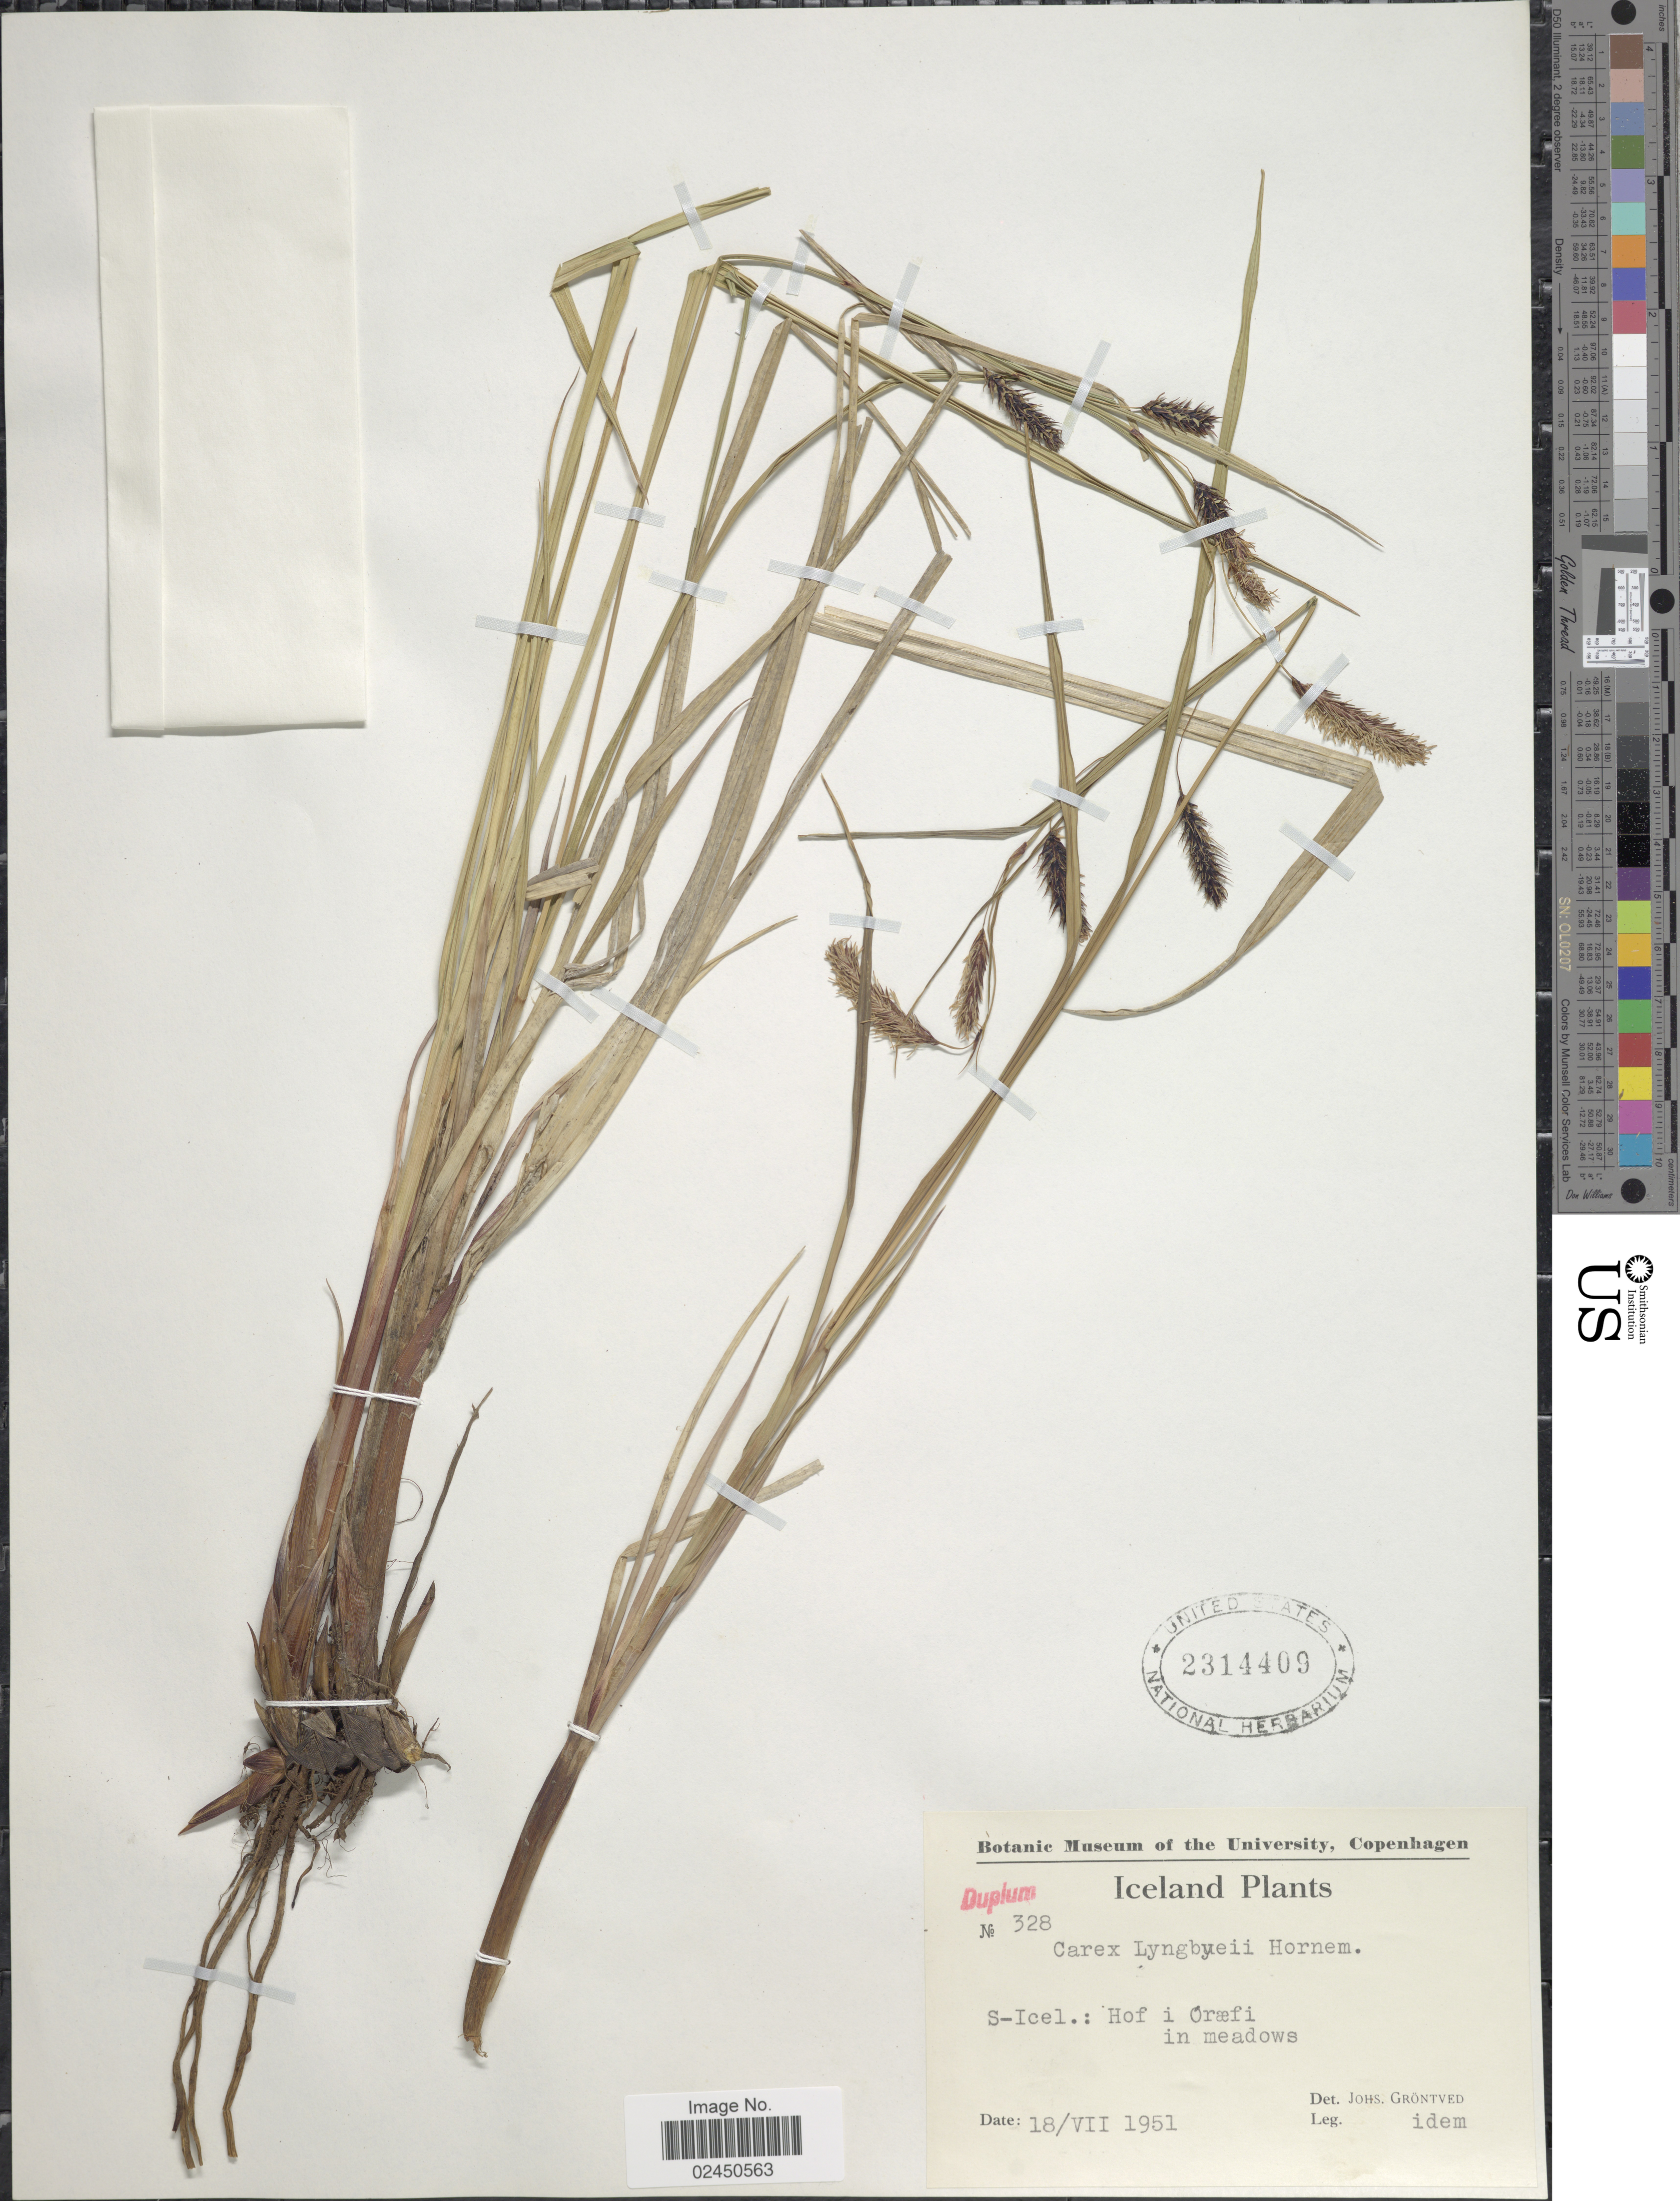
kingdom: Plantae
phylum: Tracheophyta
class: Liliopsida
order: Poales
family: Cyperaceae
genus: Carex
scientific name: Carex lyngbyei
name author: Hornem.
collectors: J. Gröntved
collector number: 328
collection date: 1951-07-18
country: Iceland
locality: S-Icel.: Hof i Oraefi in meadows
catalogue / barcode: US 2314409